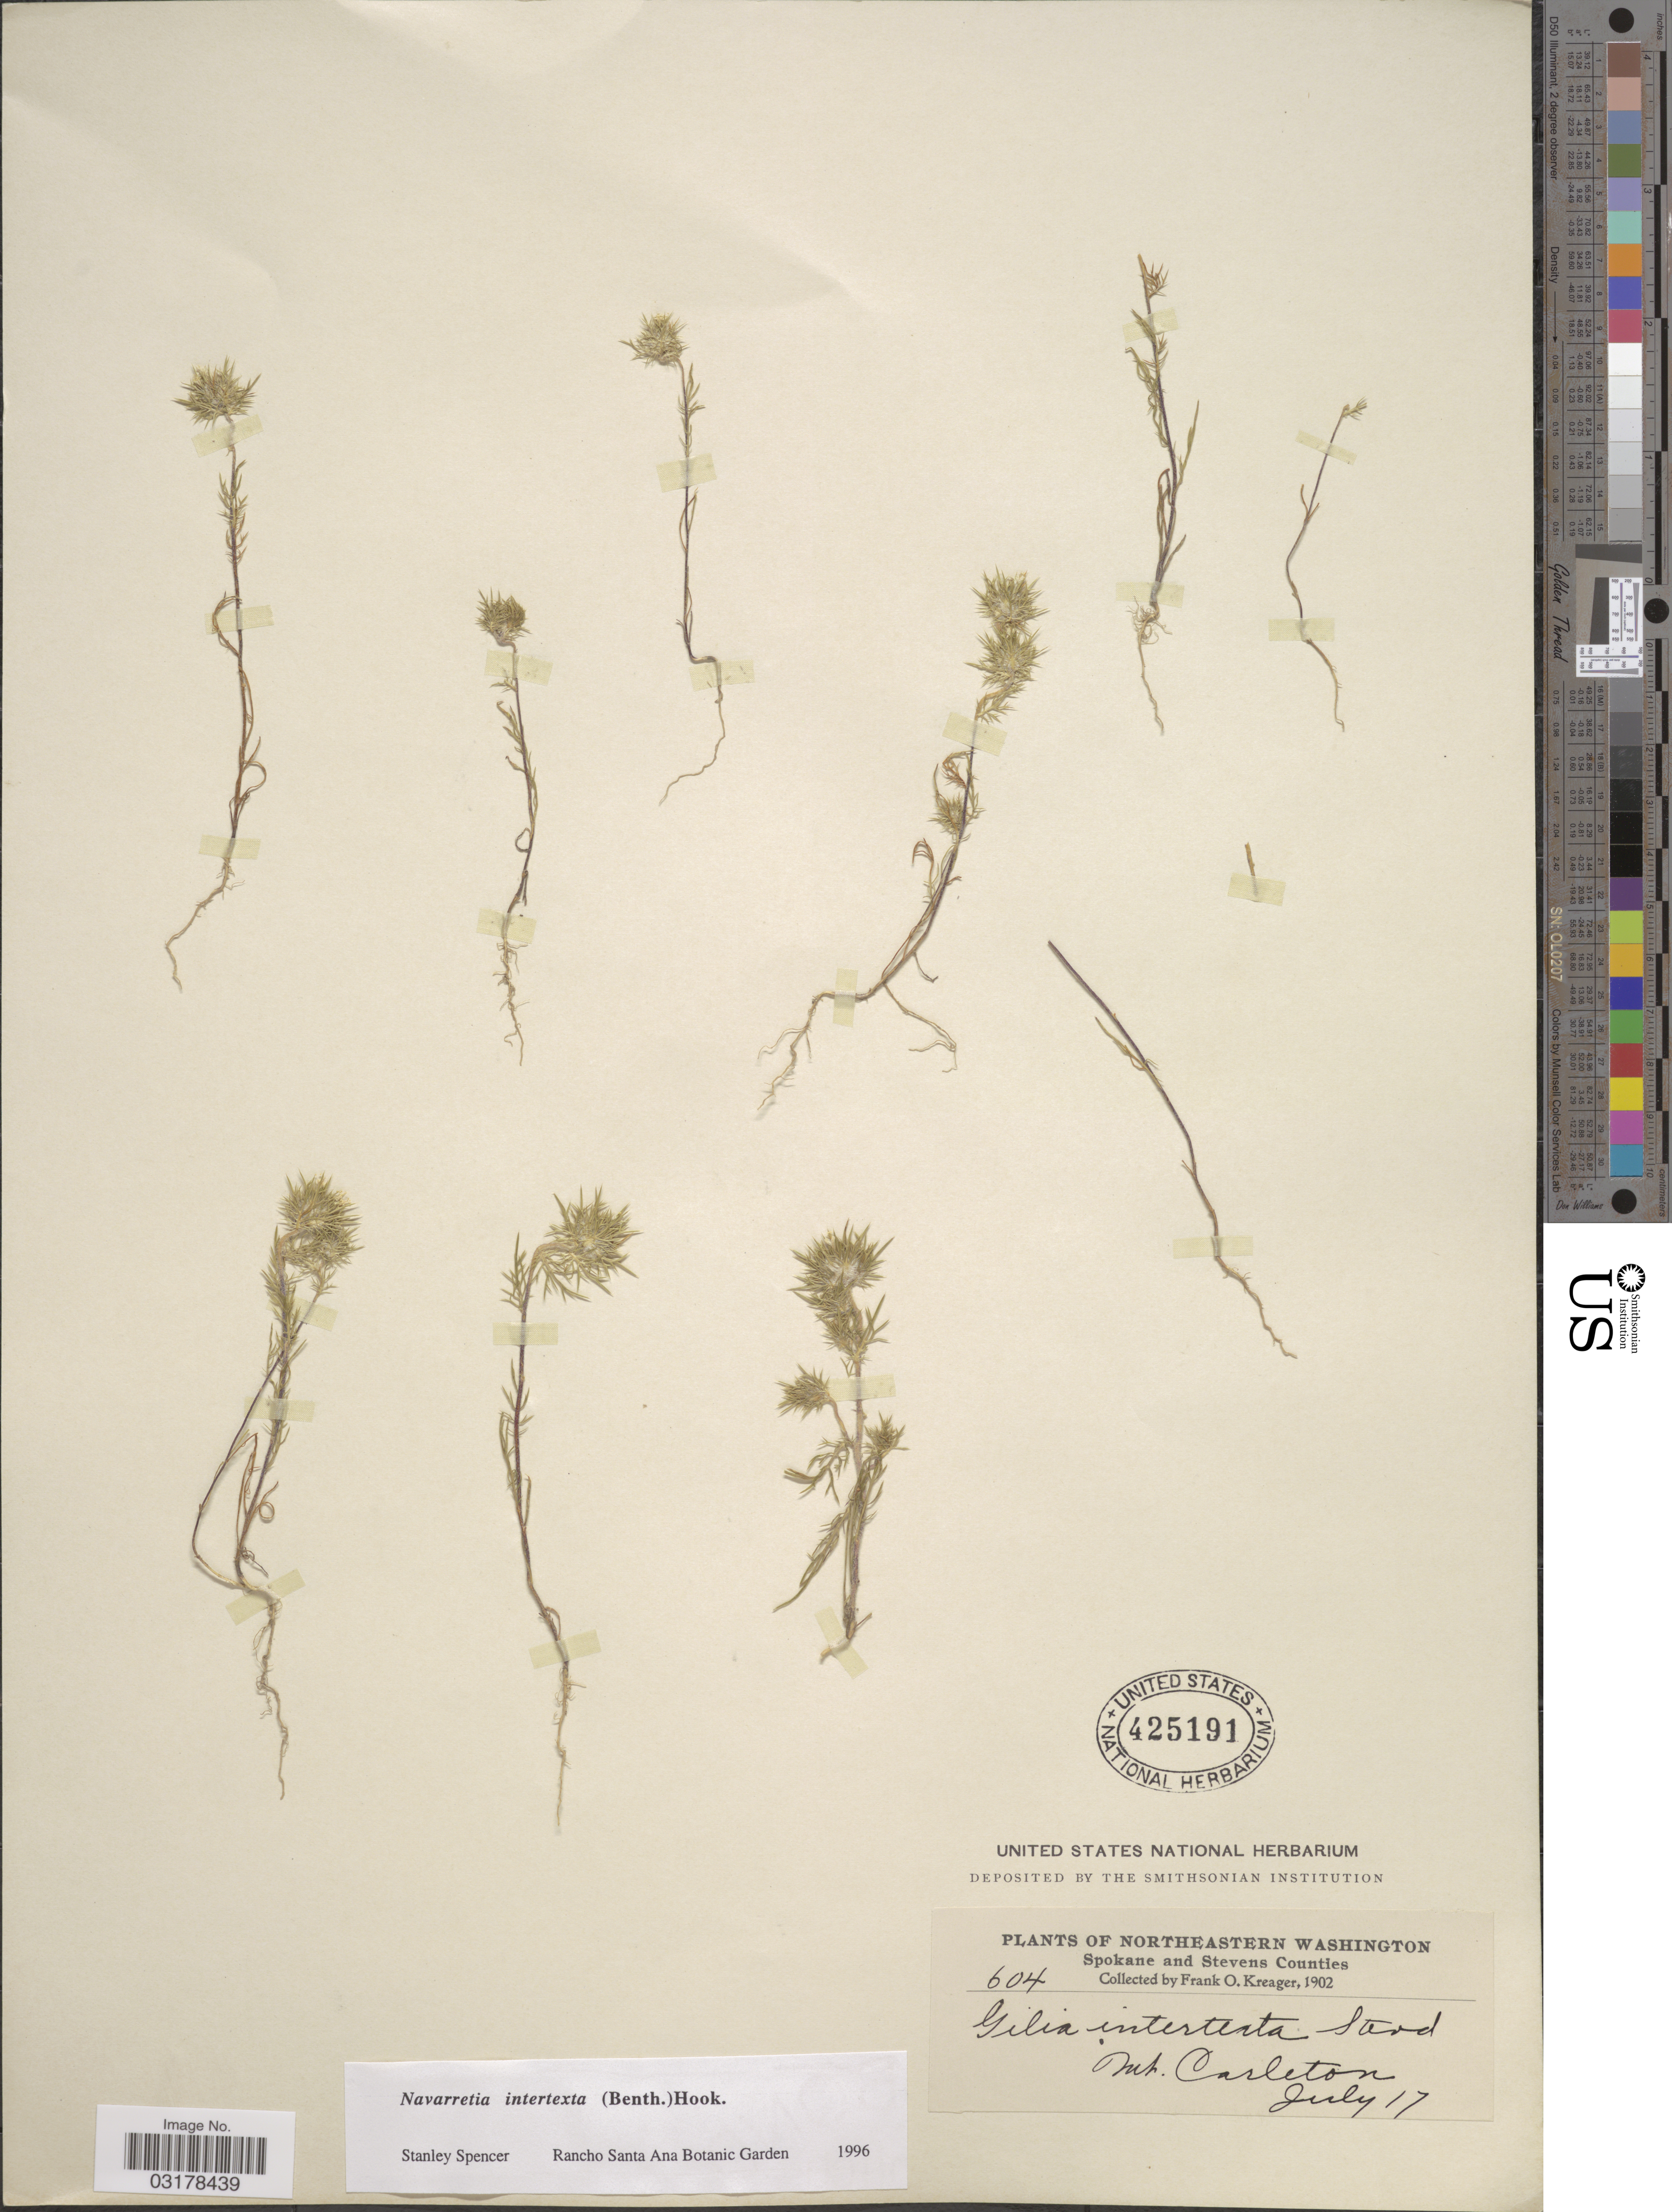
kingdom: Plantae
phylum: Tracheophyta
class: Magnoliopsida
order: Ericales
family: Polemoniaceae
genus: Navarretia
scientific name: Navarretia intertexta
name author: (Benth.) Hook.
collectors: F. Kreager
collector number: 604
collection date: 1902-07-17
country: United States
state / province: Washington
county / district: Spokane / Stevens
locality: Northeastern Washington. Spokane and Stevens Counties. Mt. Carleton.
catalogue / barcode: US 425191